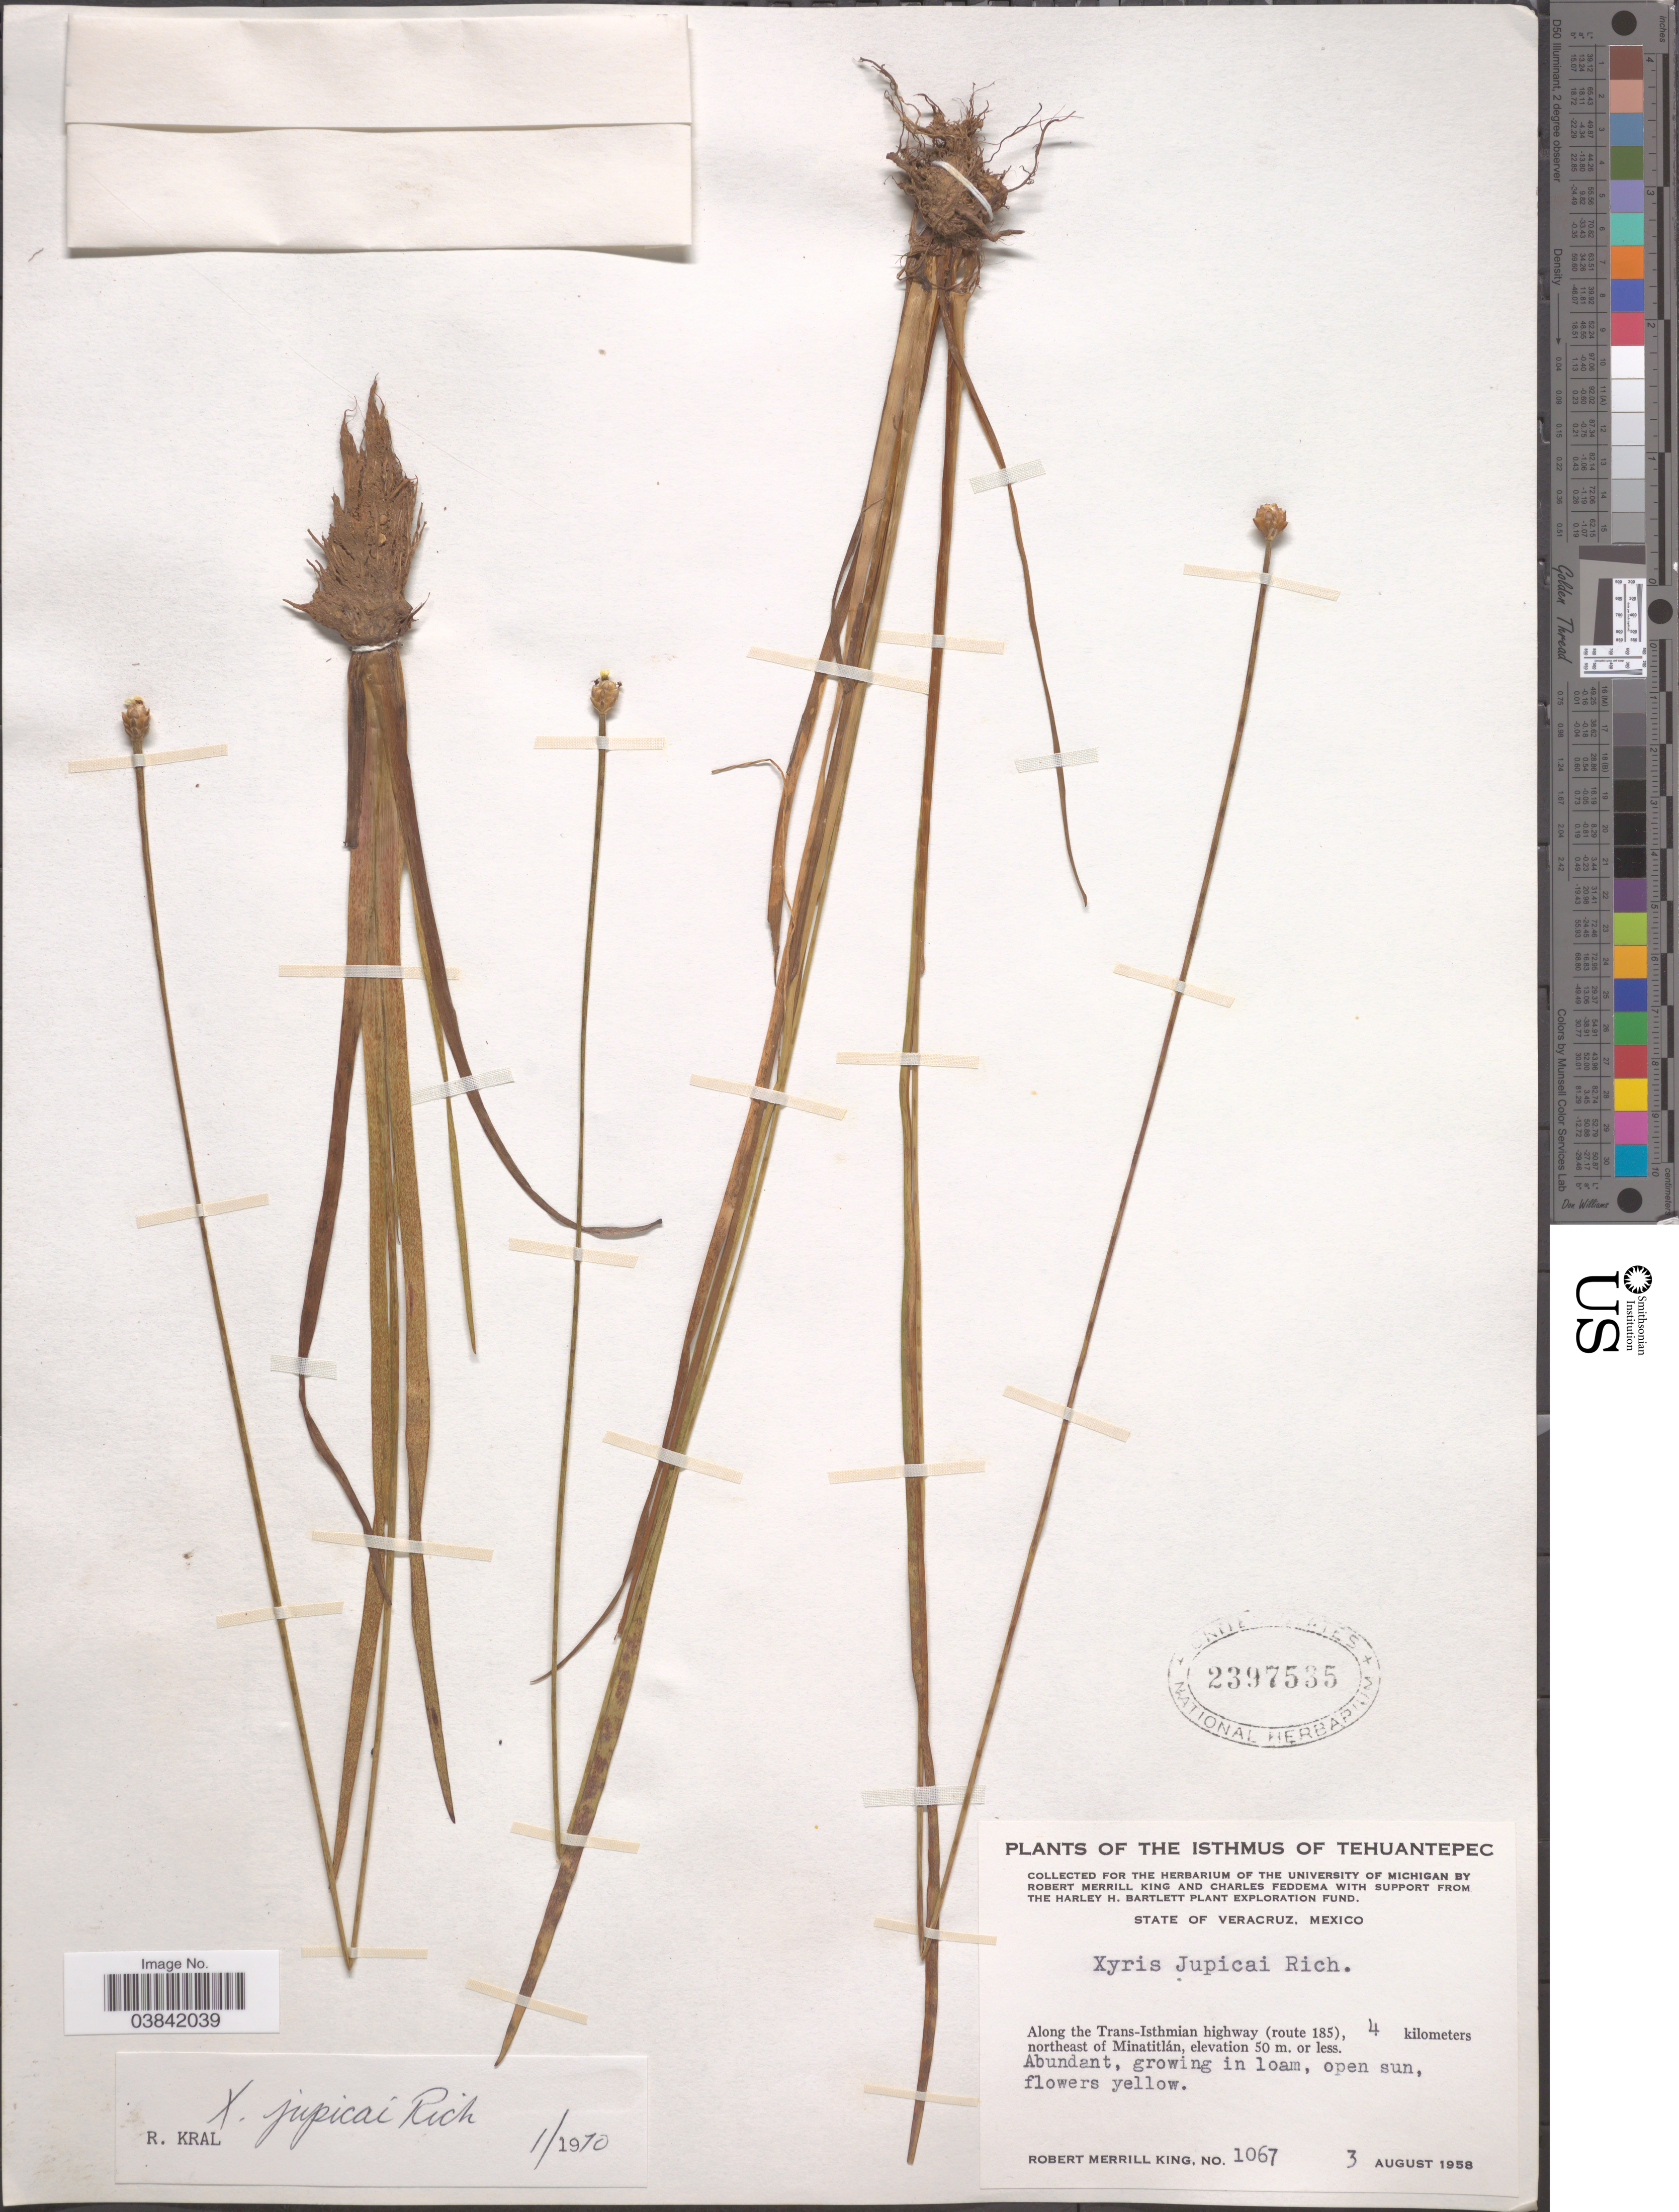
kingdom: Plantae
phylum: Tracheophyta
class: Liliopsida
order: Poales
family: Xyridaceae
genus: Xyris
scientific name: Xyris jupicai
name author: Rich.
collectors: R. M. King & C. Feddema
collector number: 1067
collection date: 1958-08-03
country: Mexico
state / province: Veracruz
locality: Isthmus of Tehuantepec. State of Veracruz. Along the Trans-Isthmian highway (route 185), 4 kilometers northeast of Minatitlán.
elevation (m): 50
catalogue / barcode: US 2397535